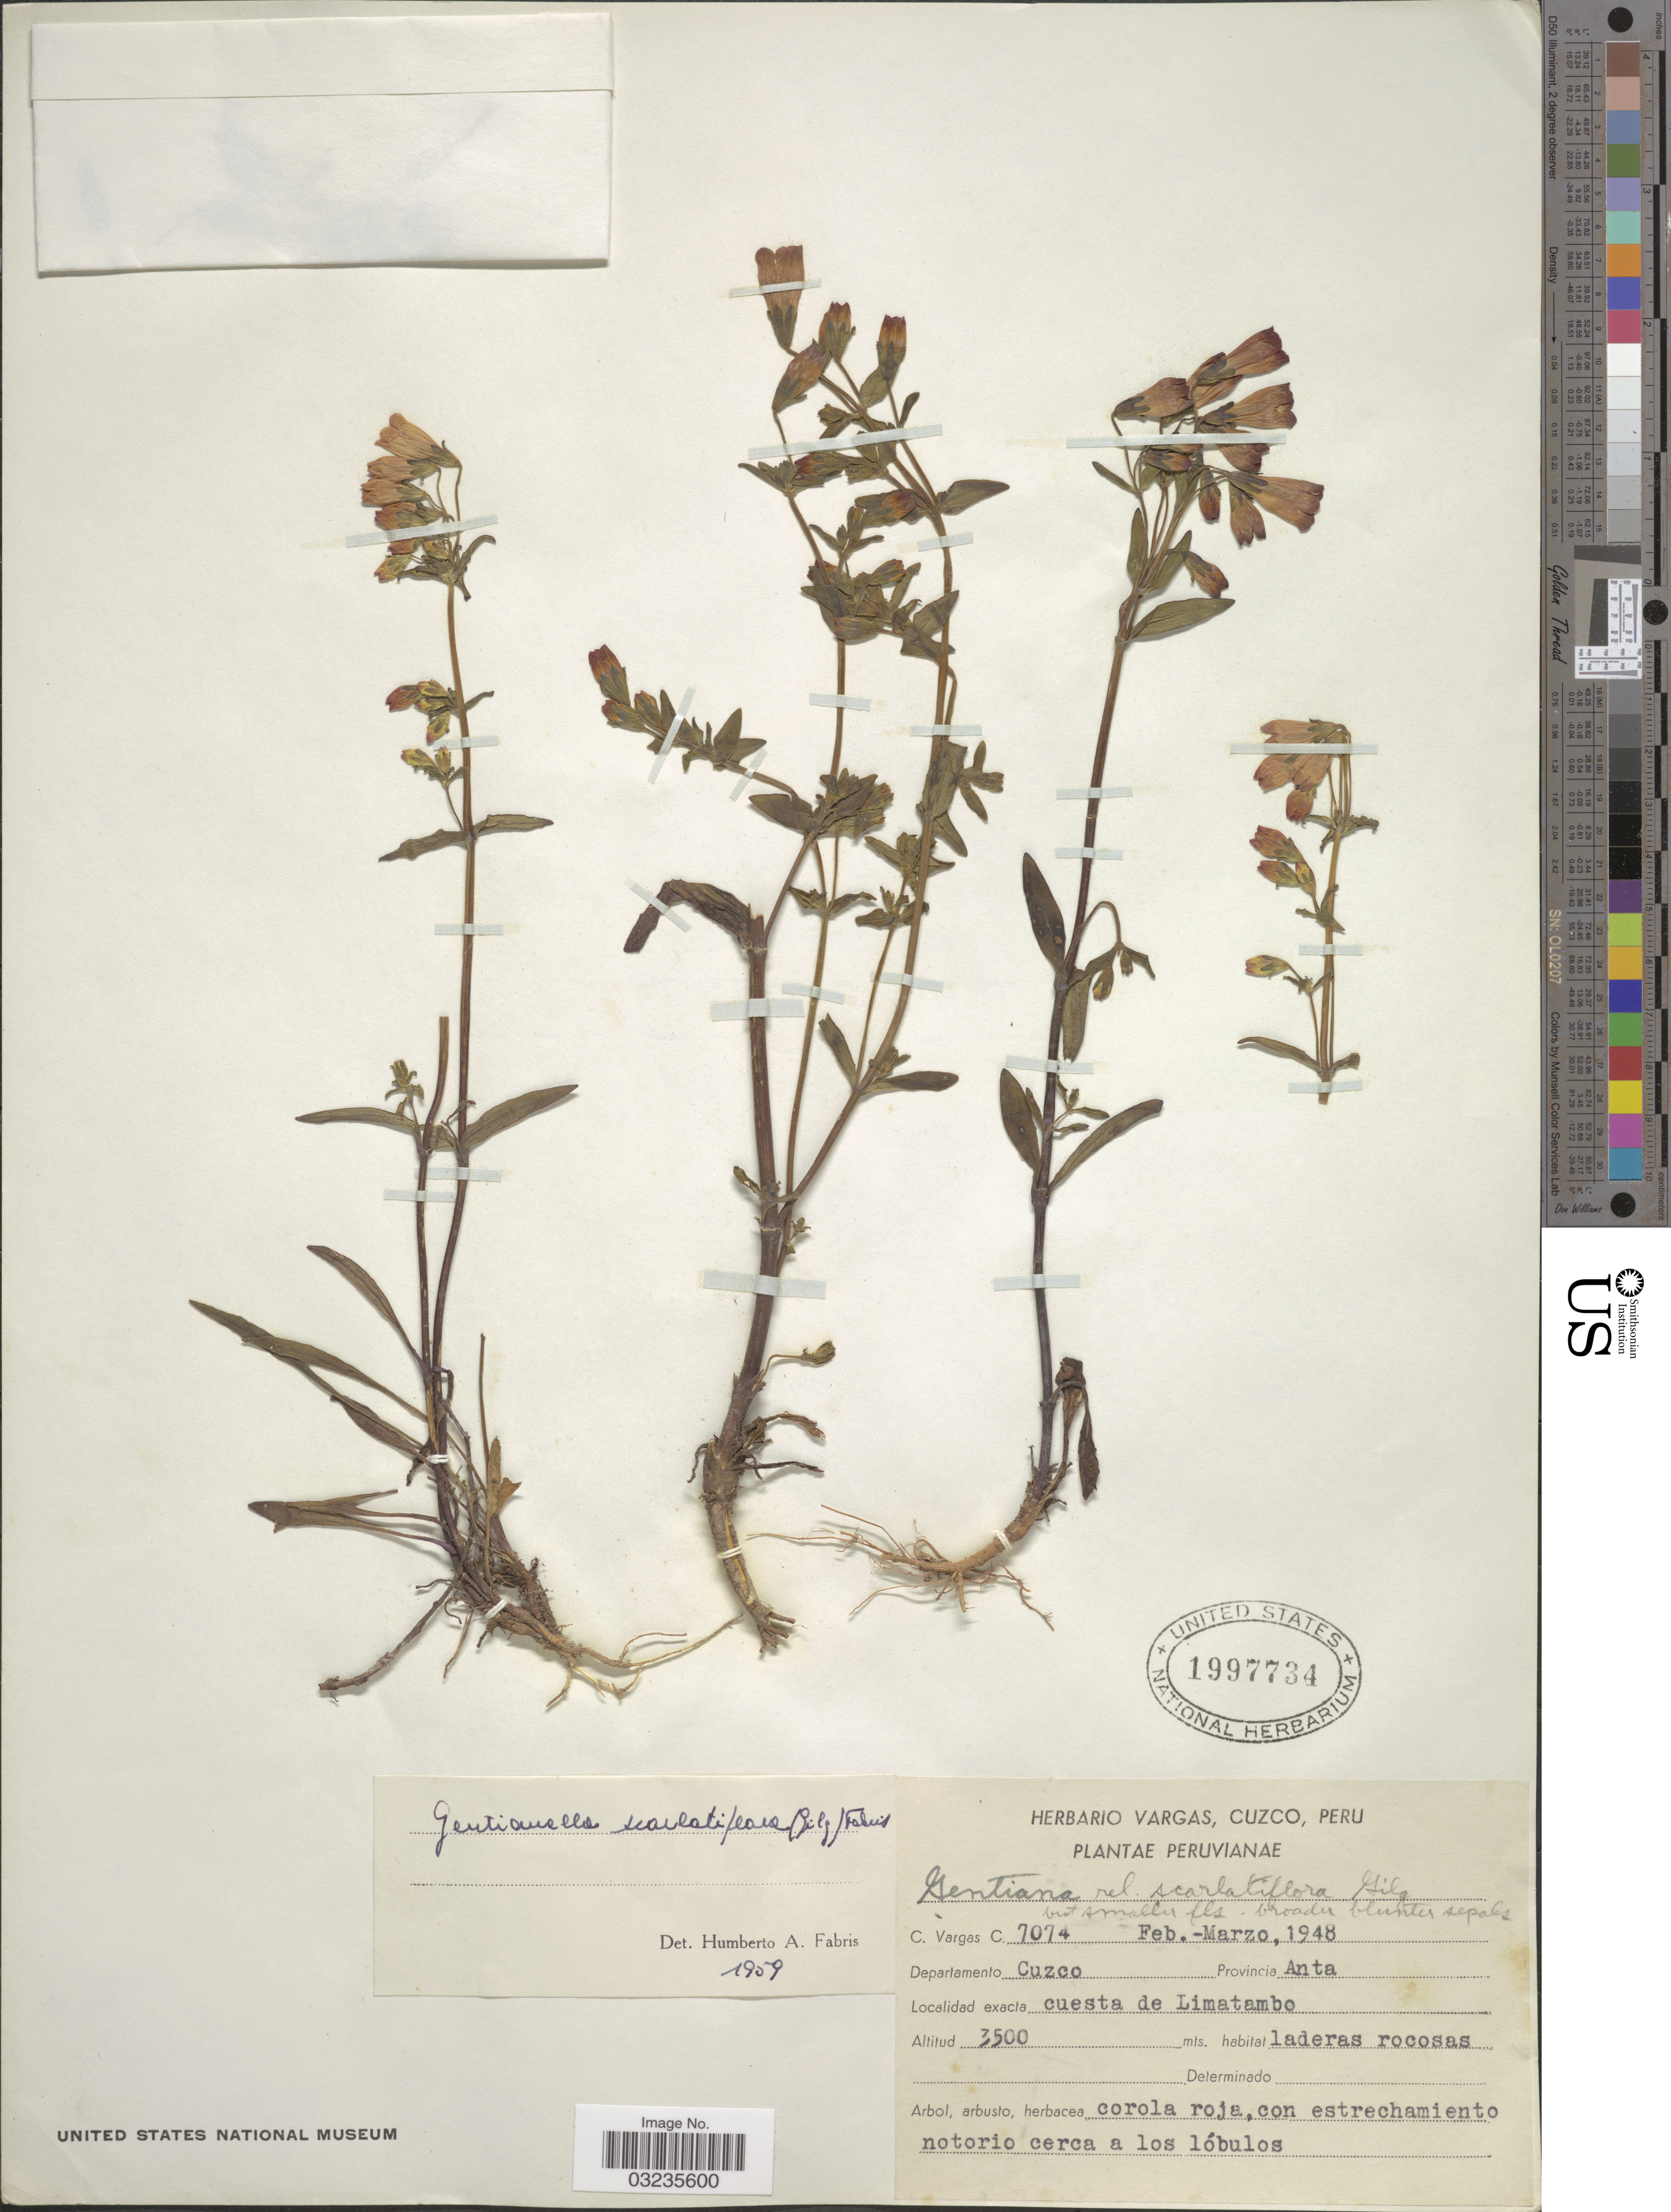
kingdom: Plantae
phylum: Tracheophyta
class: Magnoliopsida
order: Gentianales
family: Gentianaceae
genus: Gentiana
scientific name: Gentiana scarlatiflora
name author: Gilg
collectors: C. Vargas Calderón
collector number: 7074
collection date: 1948-02/1948-03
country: Peru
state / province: Cusco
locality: Departamento Cuzco. Provincia Anta. Cuesta de Limatambo.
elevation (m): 3500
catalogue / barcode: US 1997734